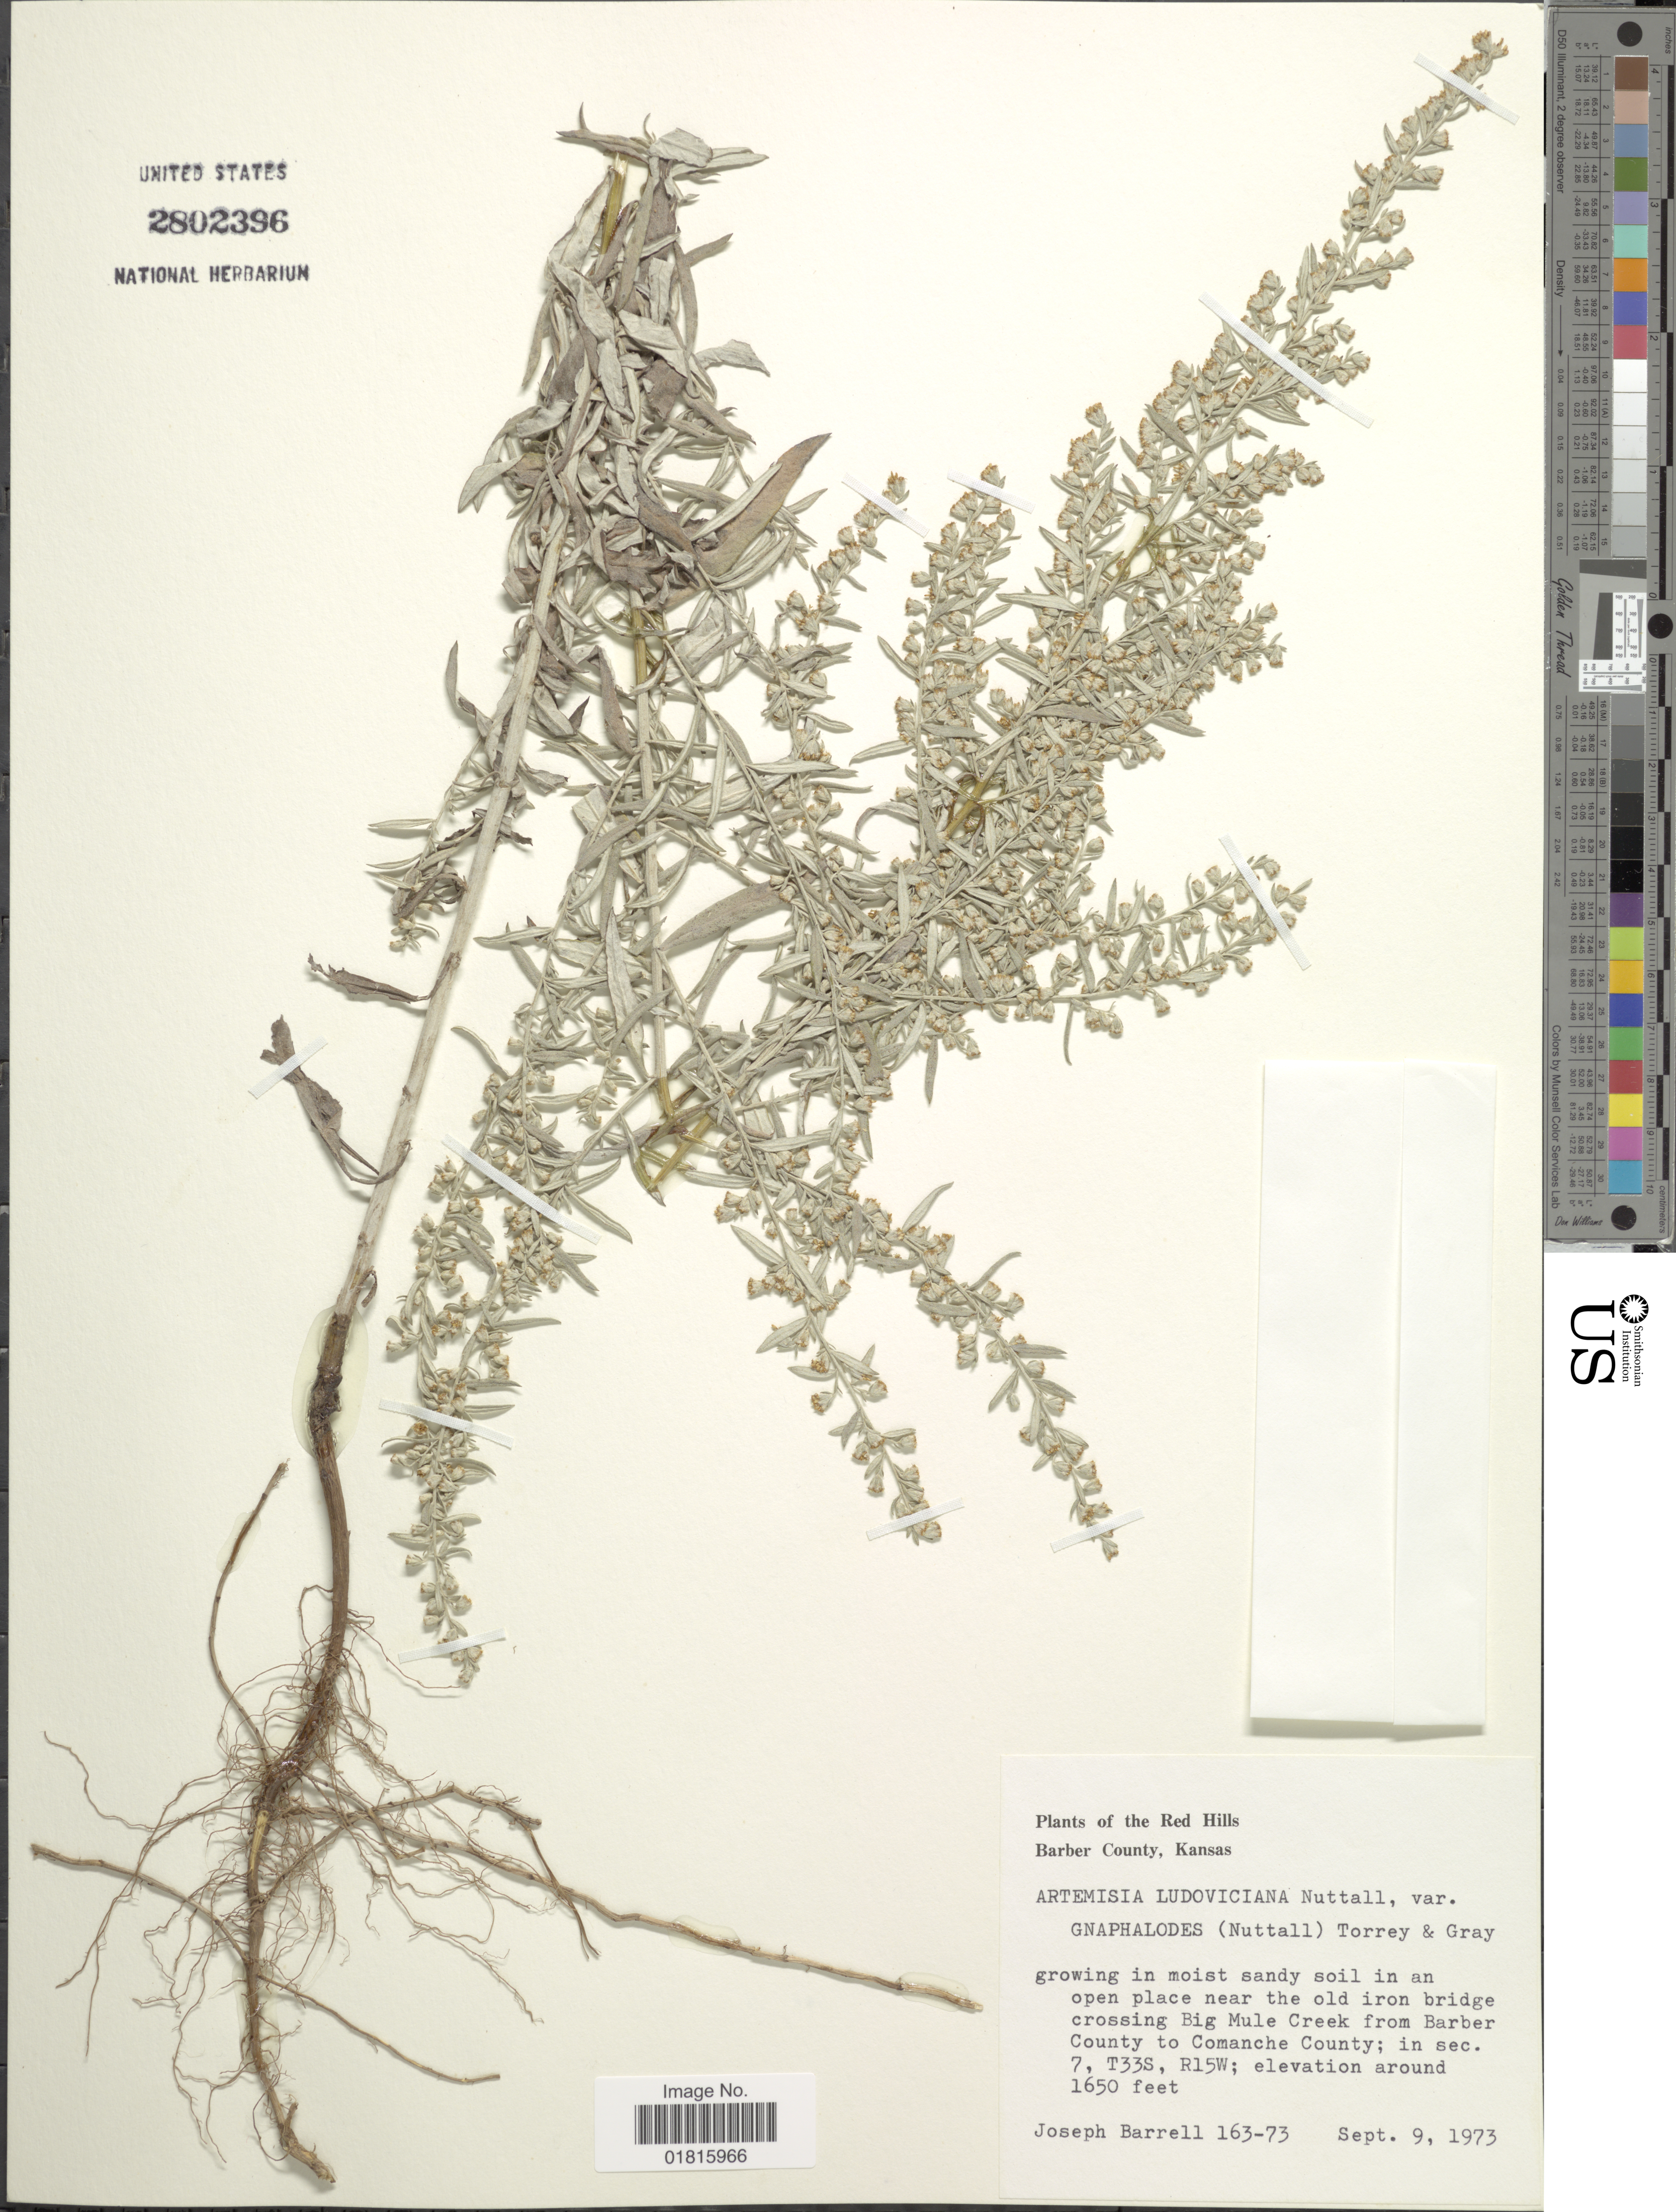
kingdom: Plantae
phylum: Tracheophyta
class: Magnoliopsida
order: Asterales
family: Asteraceae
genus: Artemisia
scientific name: Artemisia ludoviciana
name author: Nutt.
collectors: J. Barrell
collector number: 163-73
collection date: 1973-09-09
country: United States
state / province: Kansas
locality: The Red Hills, growing in moist sandy soil in an open place near the old iron bridge crossing Big Mule Creek from Barber County to Comanche County; in sec 7, T33s, R15W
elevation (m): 503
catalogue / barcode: US 2802396